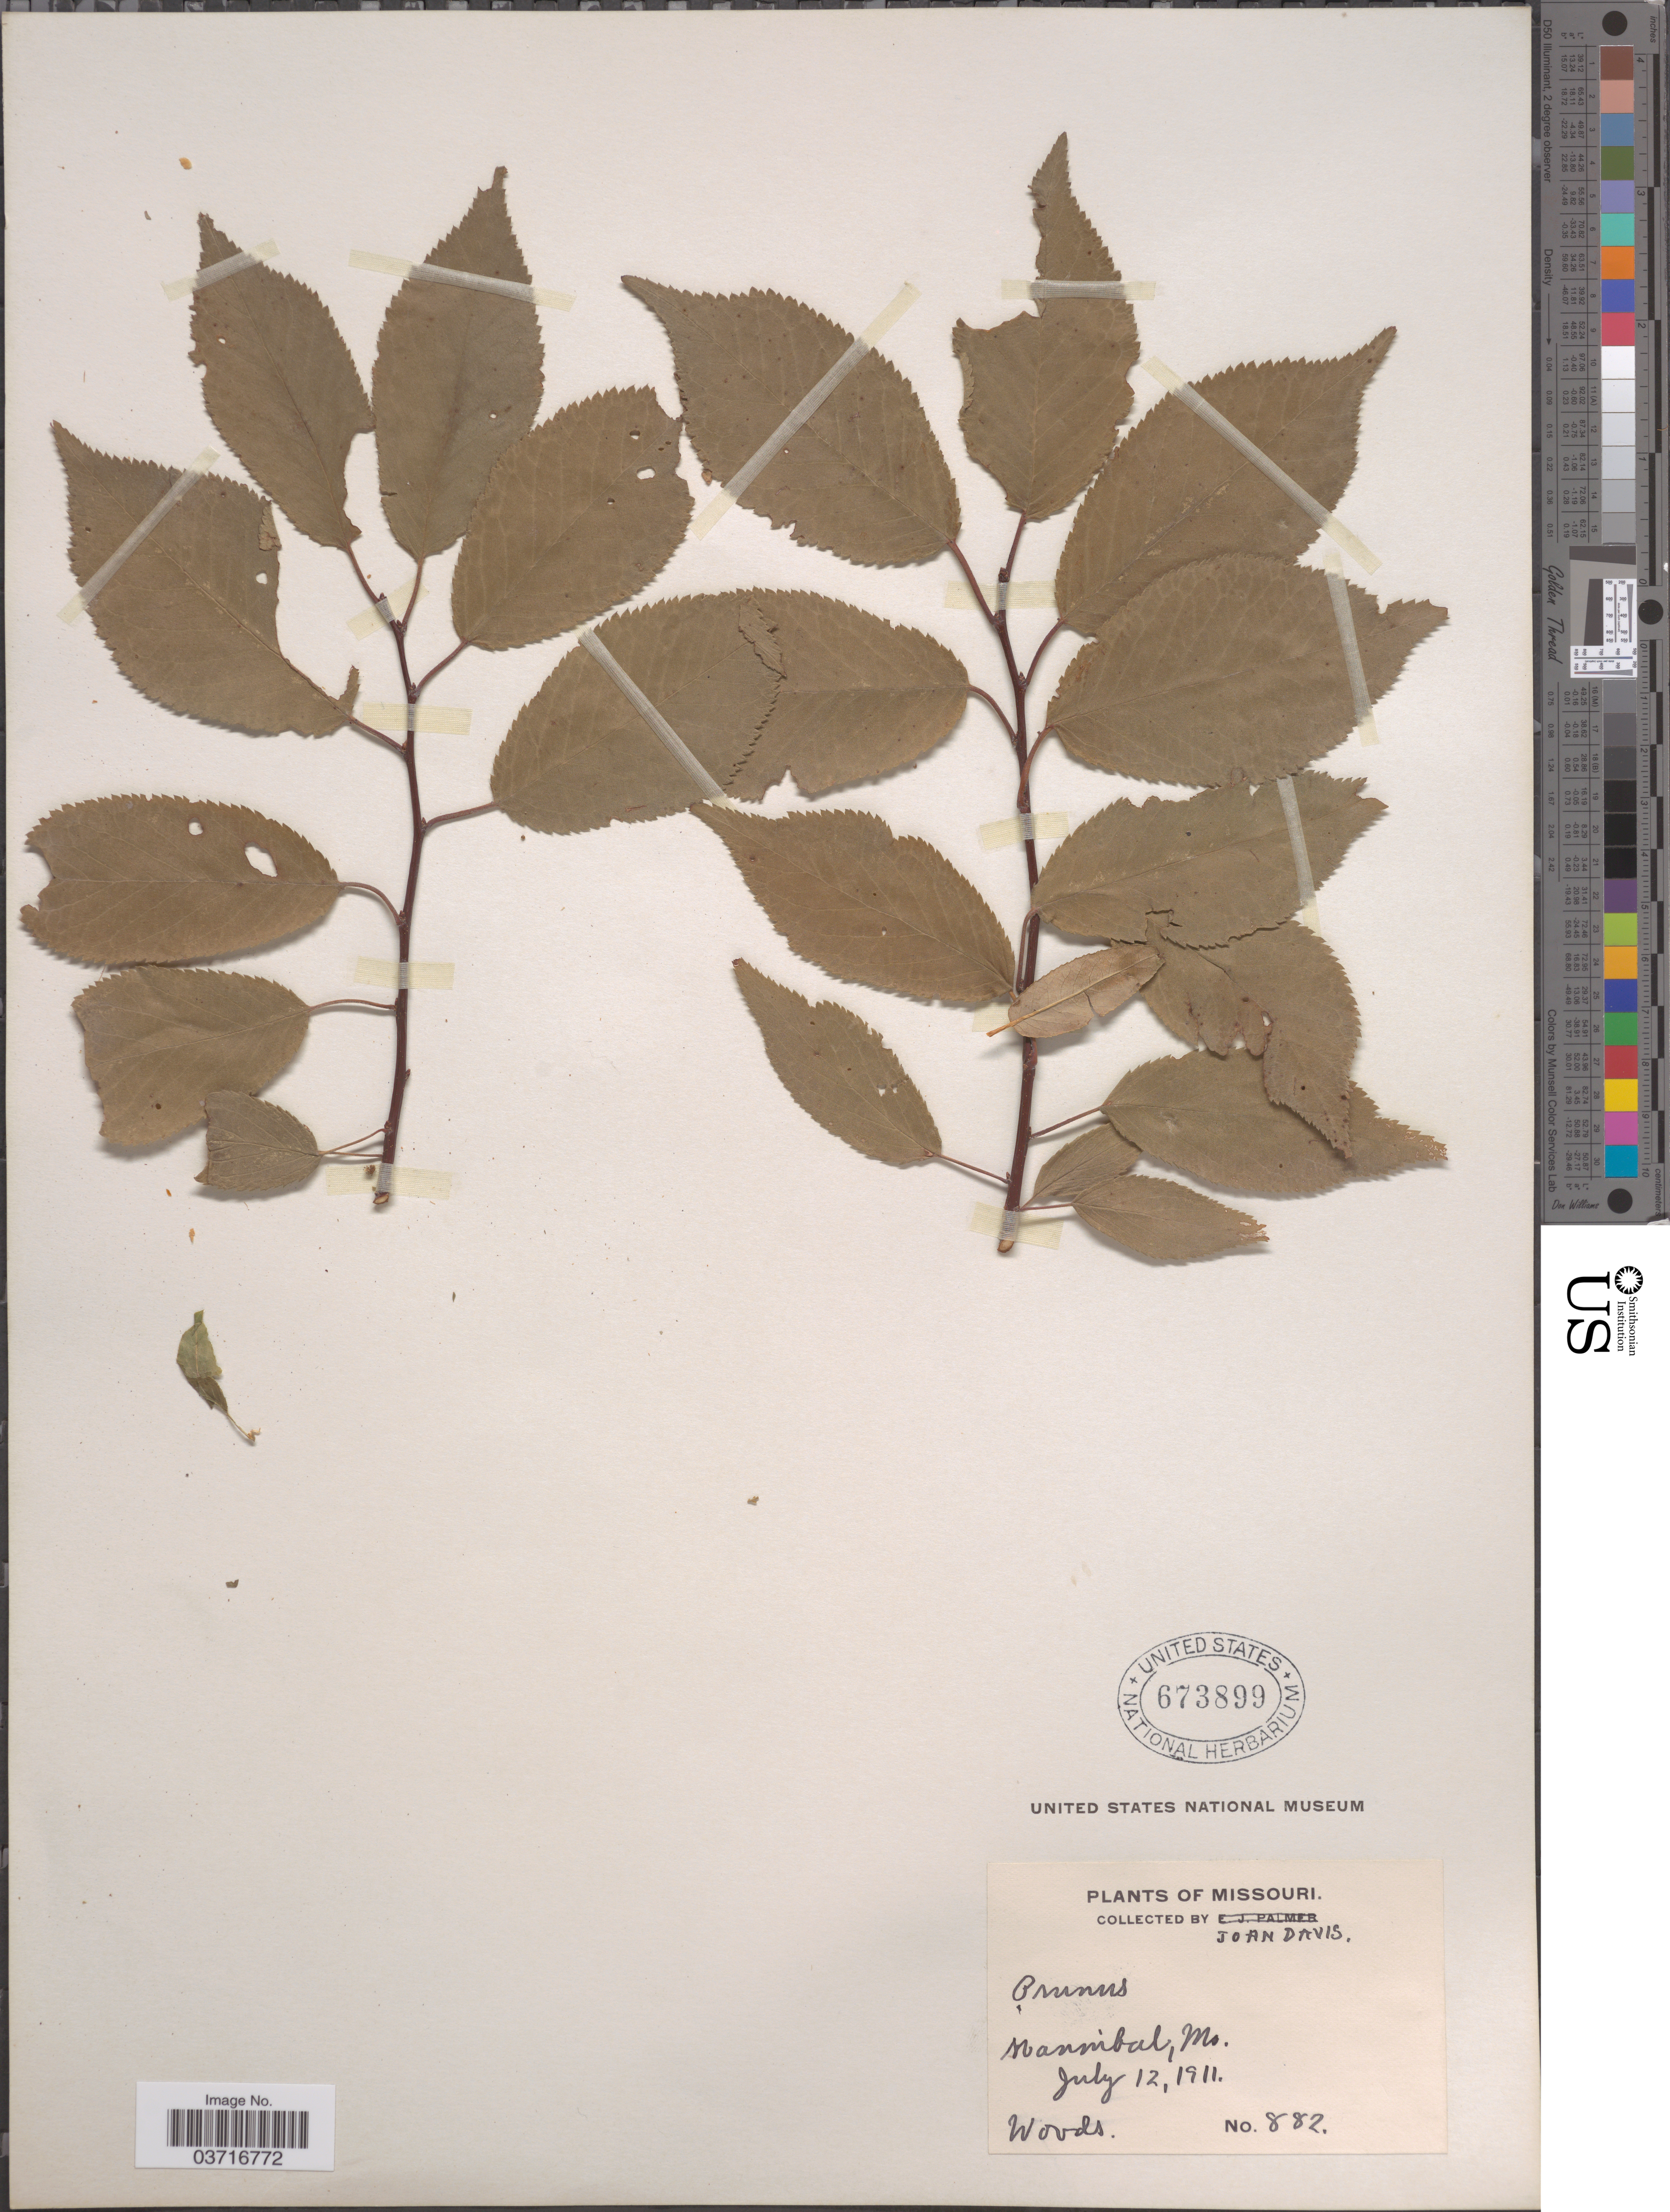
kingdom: Plantae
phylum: Tracheophyta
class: Magnoliopsida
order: Rosales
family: Rosaceae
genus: Prunus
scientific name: Prunus sp.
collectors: J. Davis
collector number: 882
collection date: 1911-07-12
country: United States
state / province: Missouri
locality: Hannibal.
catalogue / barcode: US 673899